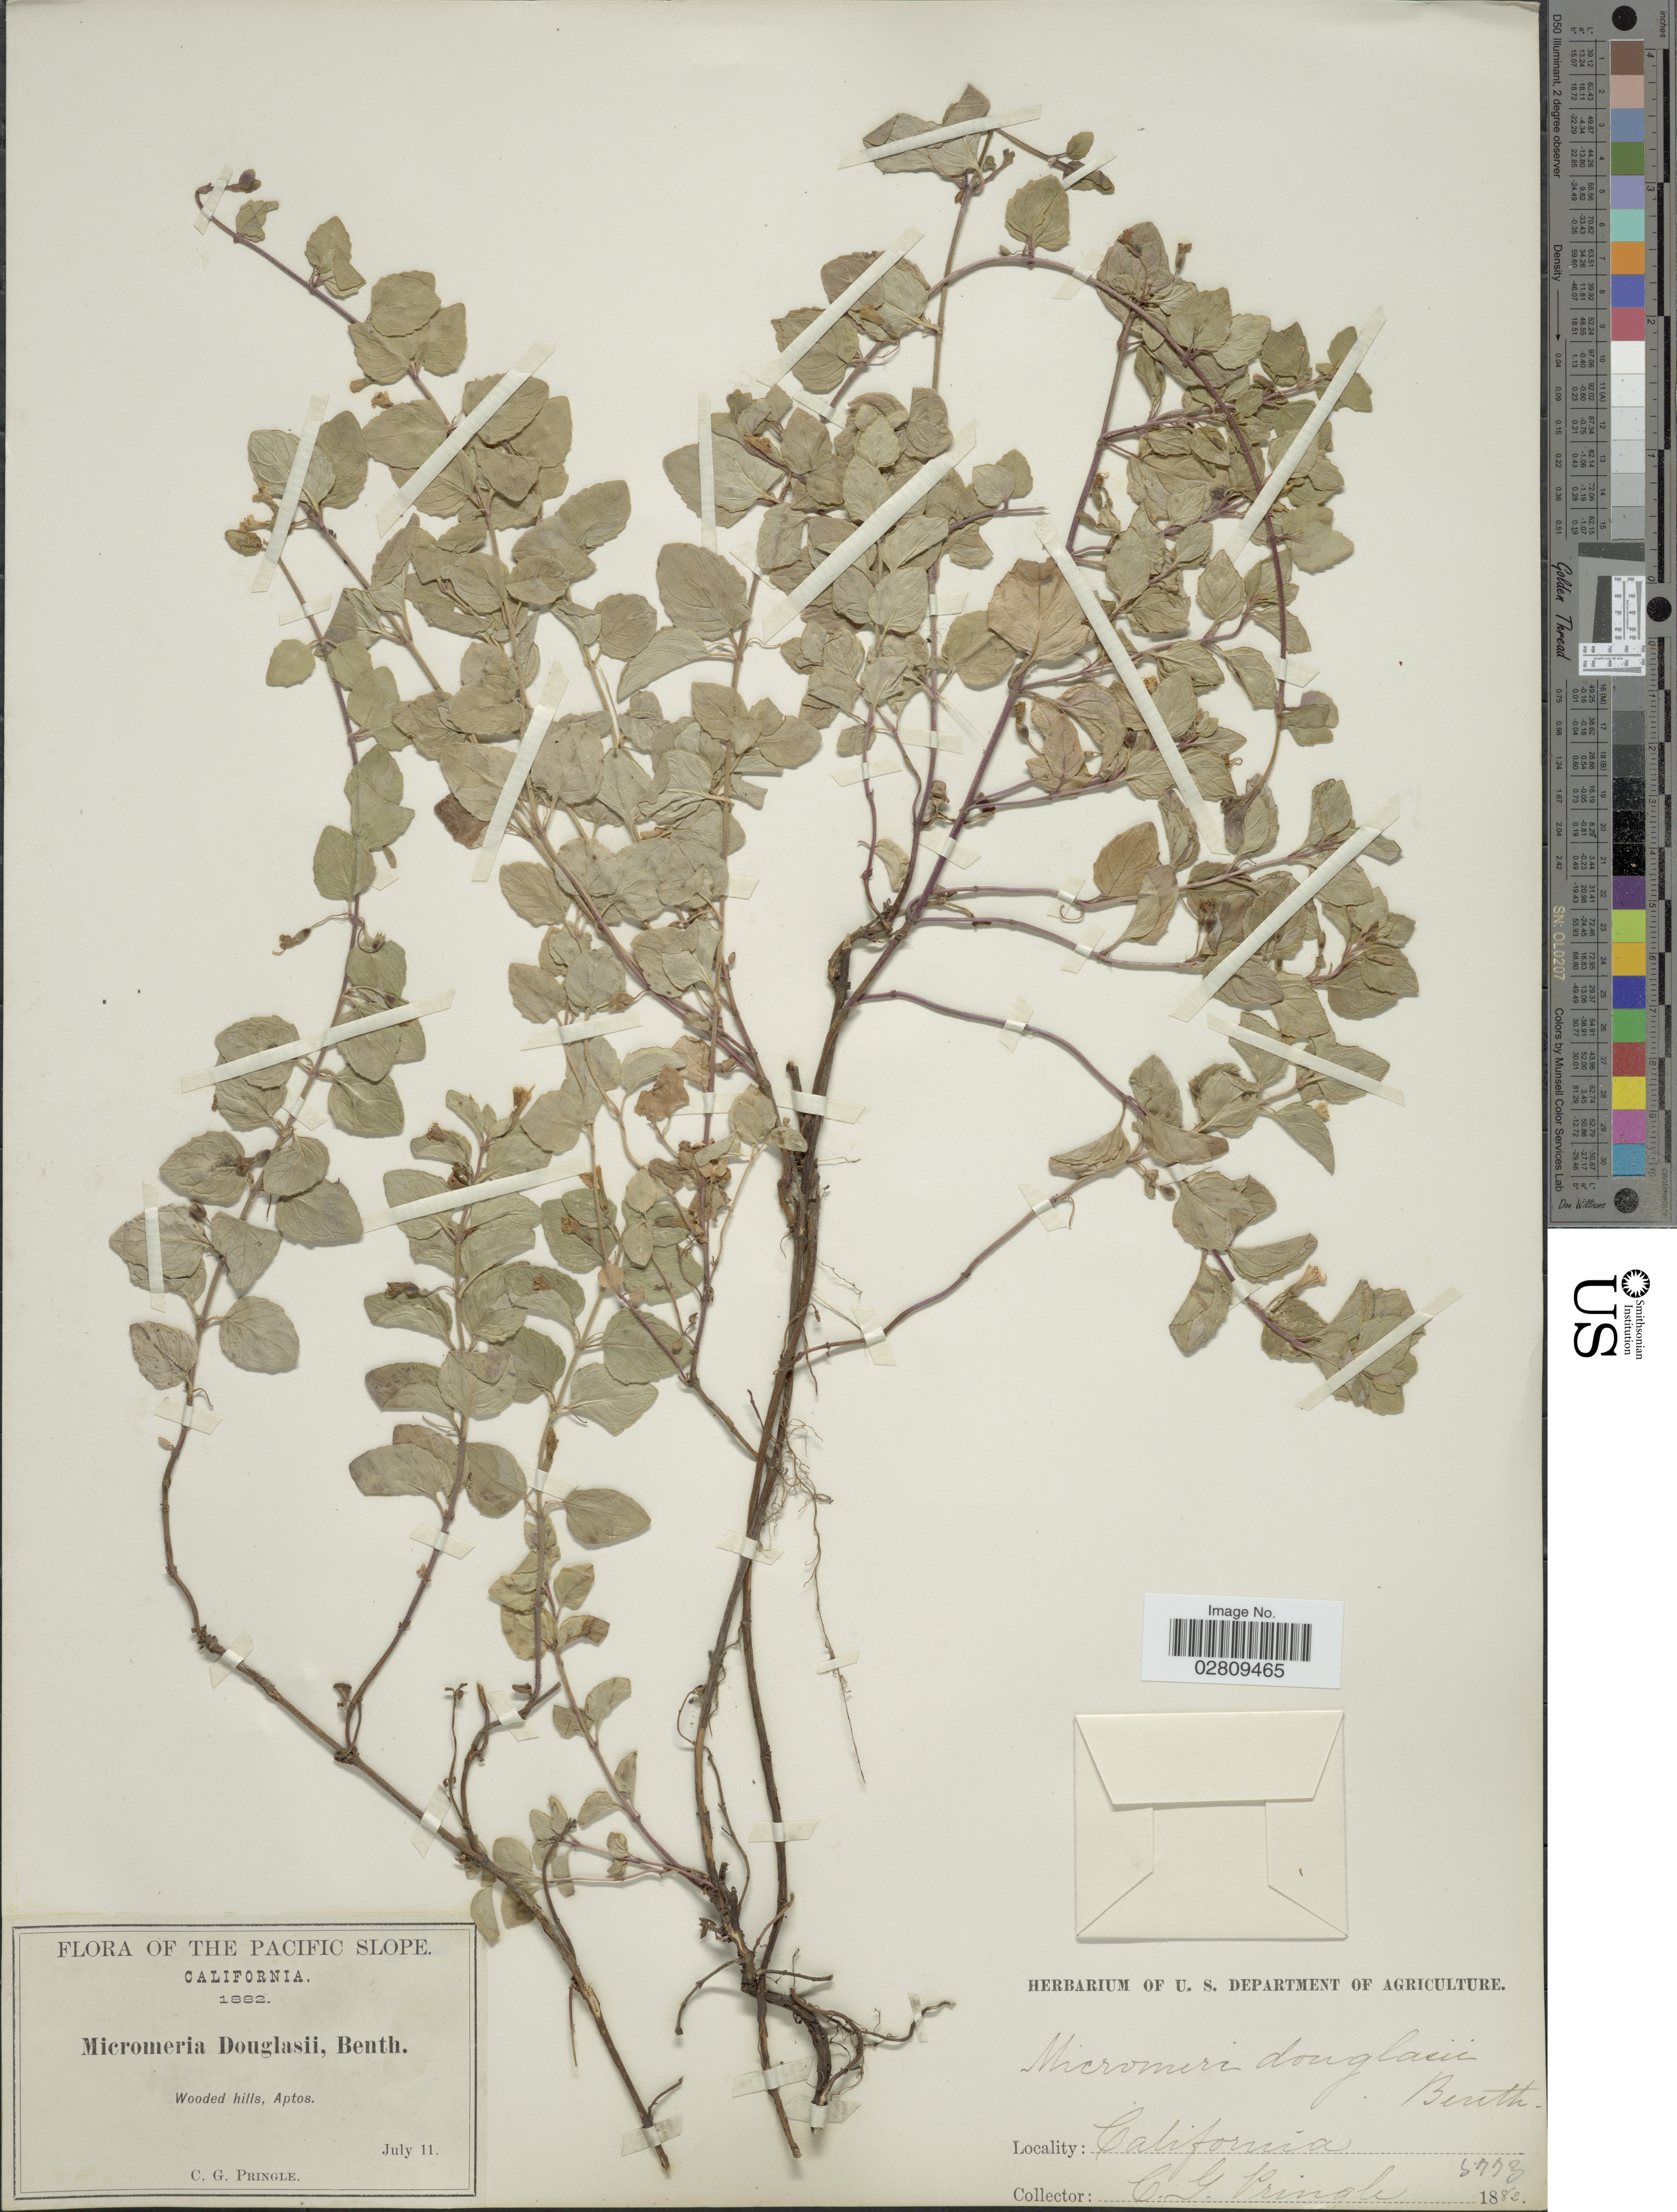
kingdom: Plantae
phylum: Tracheophyta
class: Magnoliopsida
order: Lamiales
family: Lamiaceae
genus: Micromeria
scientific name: Micromeria douglasii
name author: Benth.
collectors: C. G. Pringle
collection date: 1882-07-11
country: United States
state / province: California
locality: The Pacific slope. Wooded hills, Aptos.